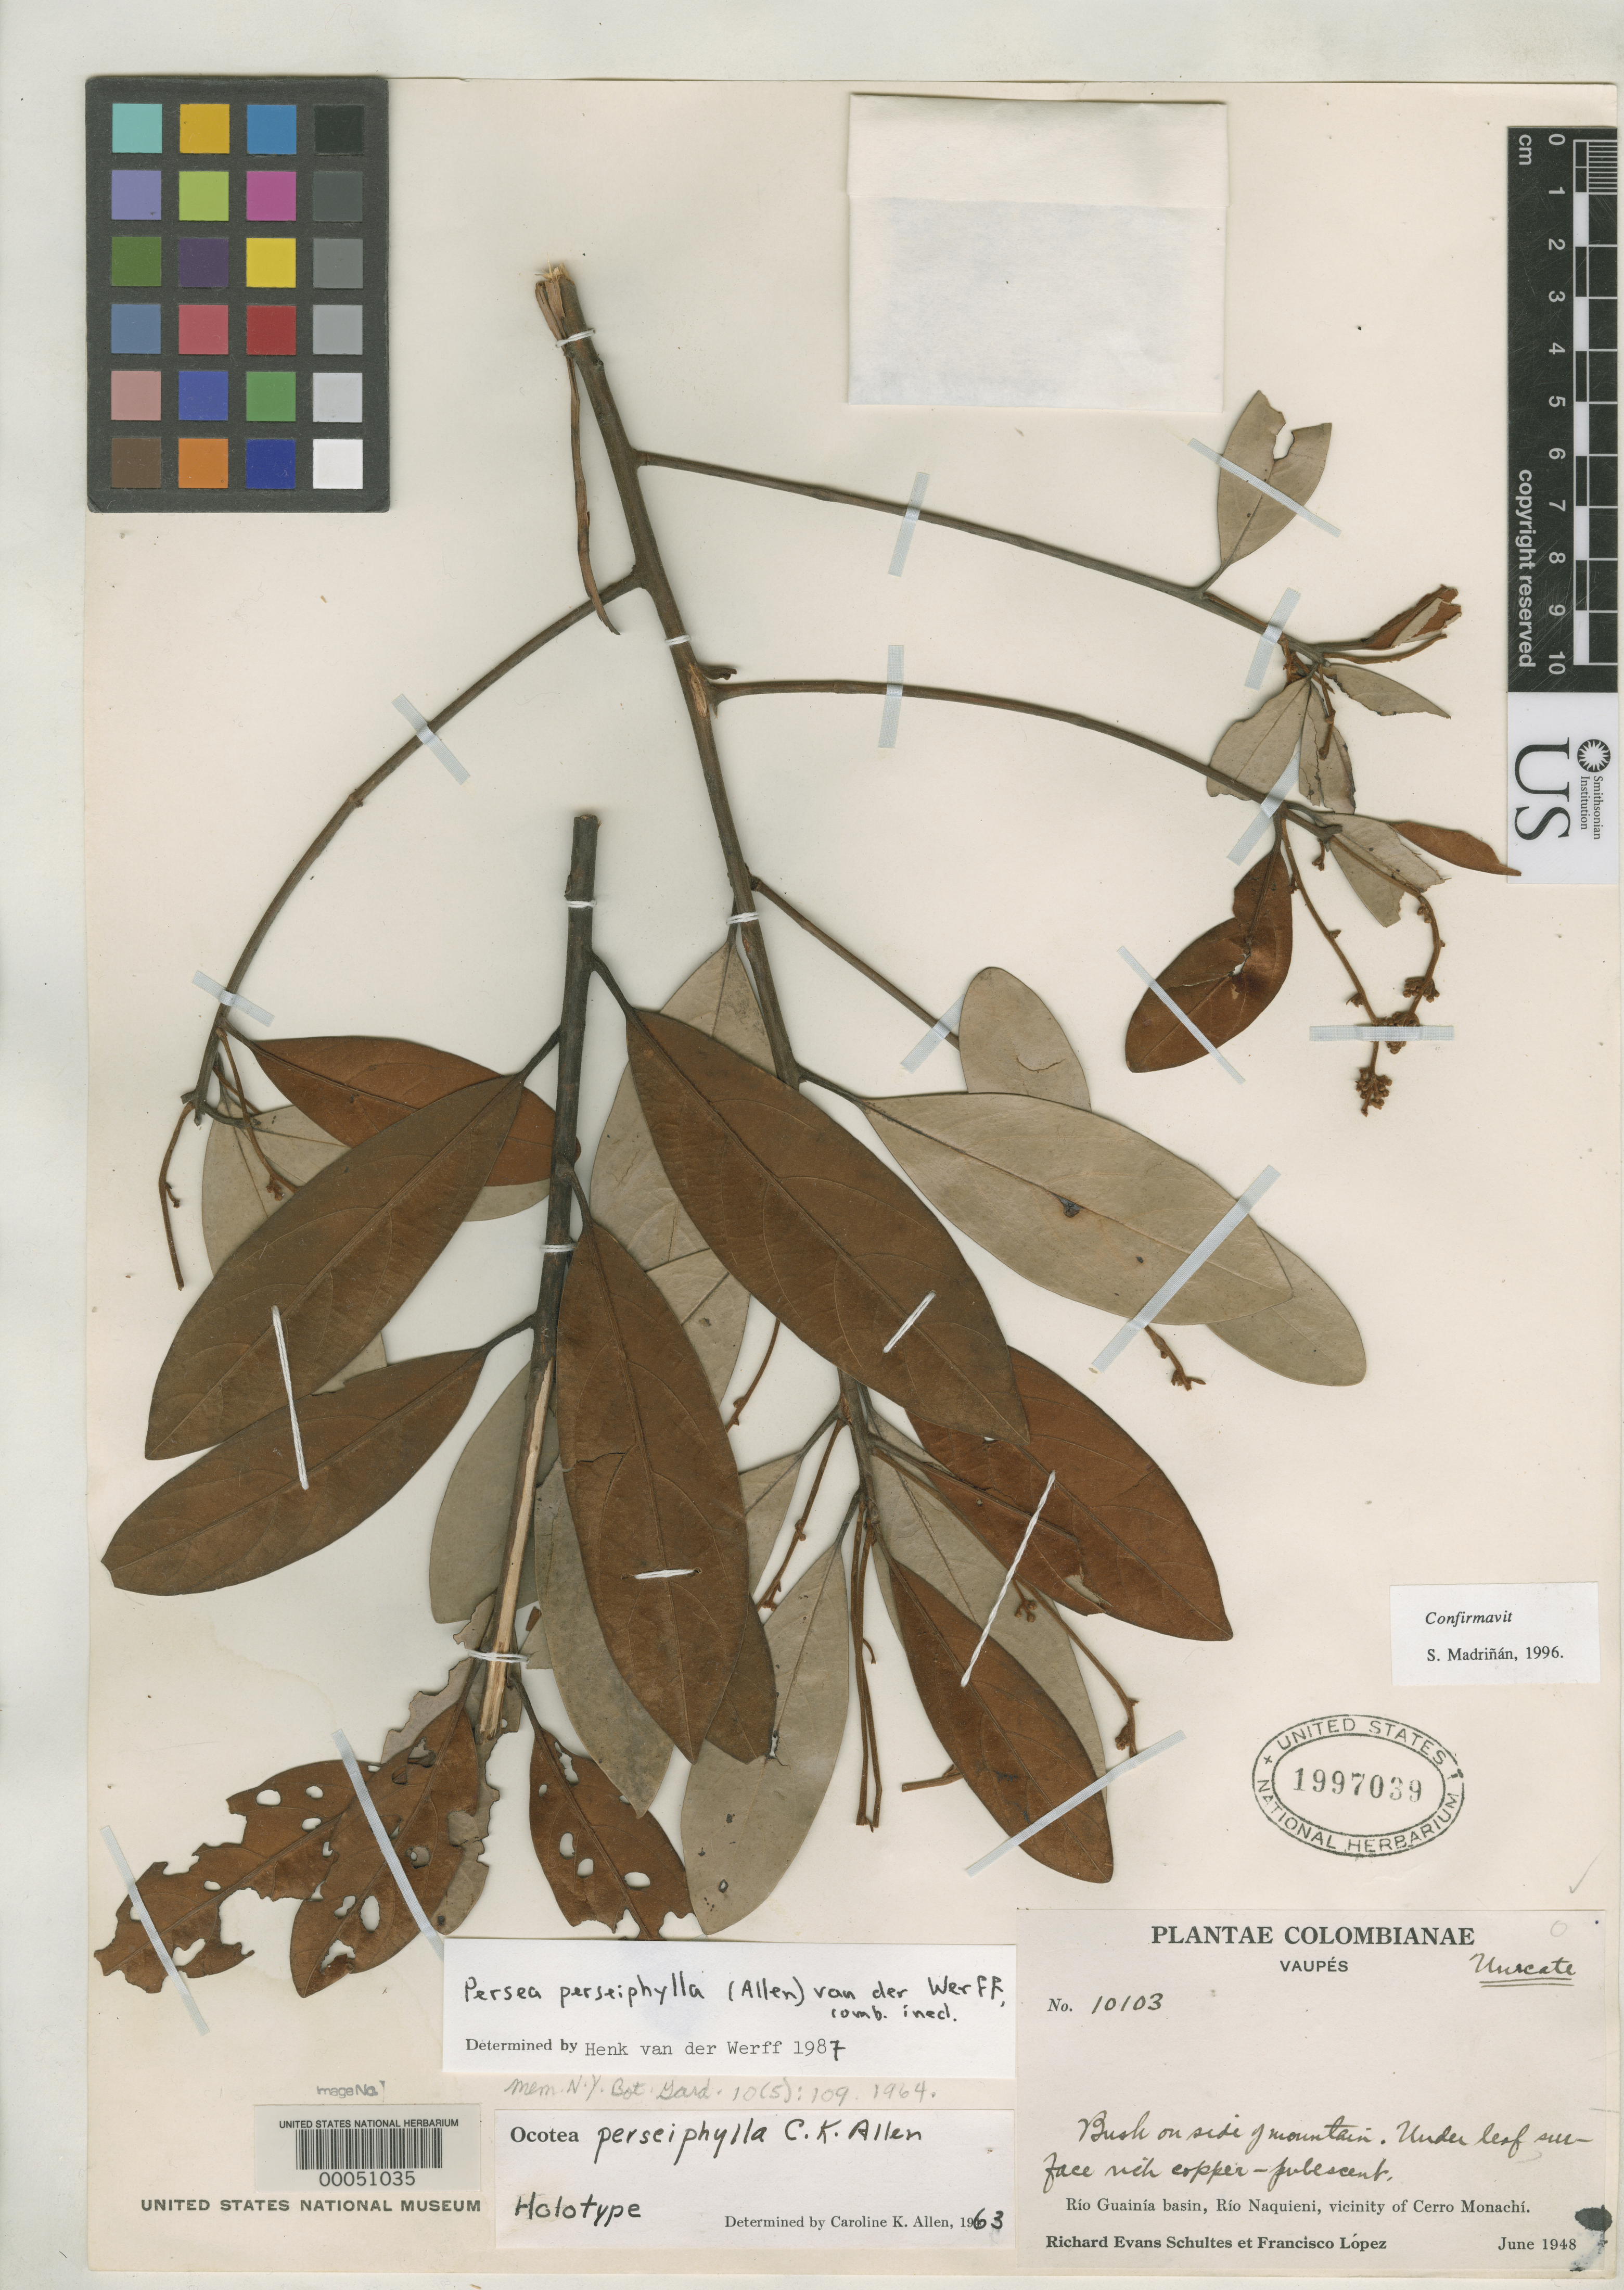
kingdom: Plantae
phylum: Tracheophyta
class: Magnoliopsida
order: Laurales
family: Lauraceae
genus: Ocotea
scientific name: Ocotea perseiphylla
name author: C.K. Allen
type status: Holotype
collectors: R. E. Schultes & F. Lopéz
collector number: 10103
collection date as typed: Jun 1948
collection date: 1948-06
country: Colombia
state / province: Vaupés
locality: Rio Guainia Basin, Rio Naquieni, Cerro Monachi vicinity.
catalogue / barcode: US 1997039